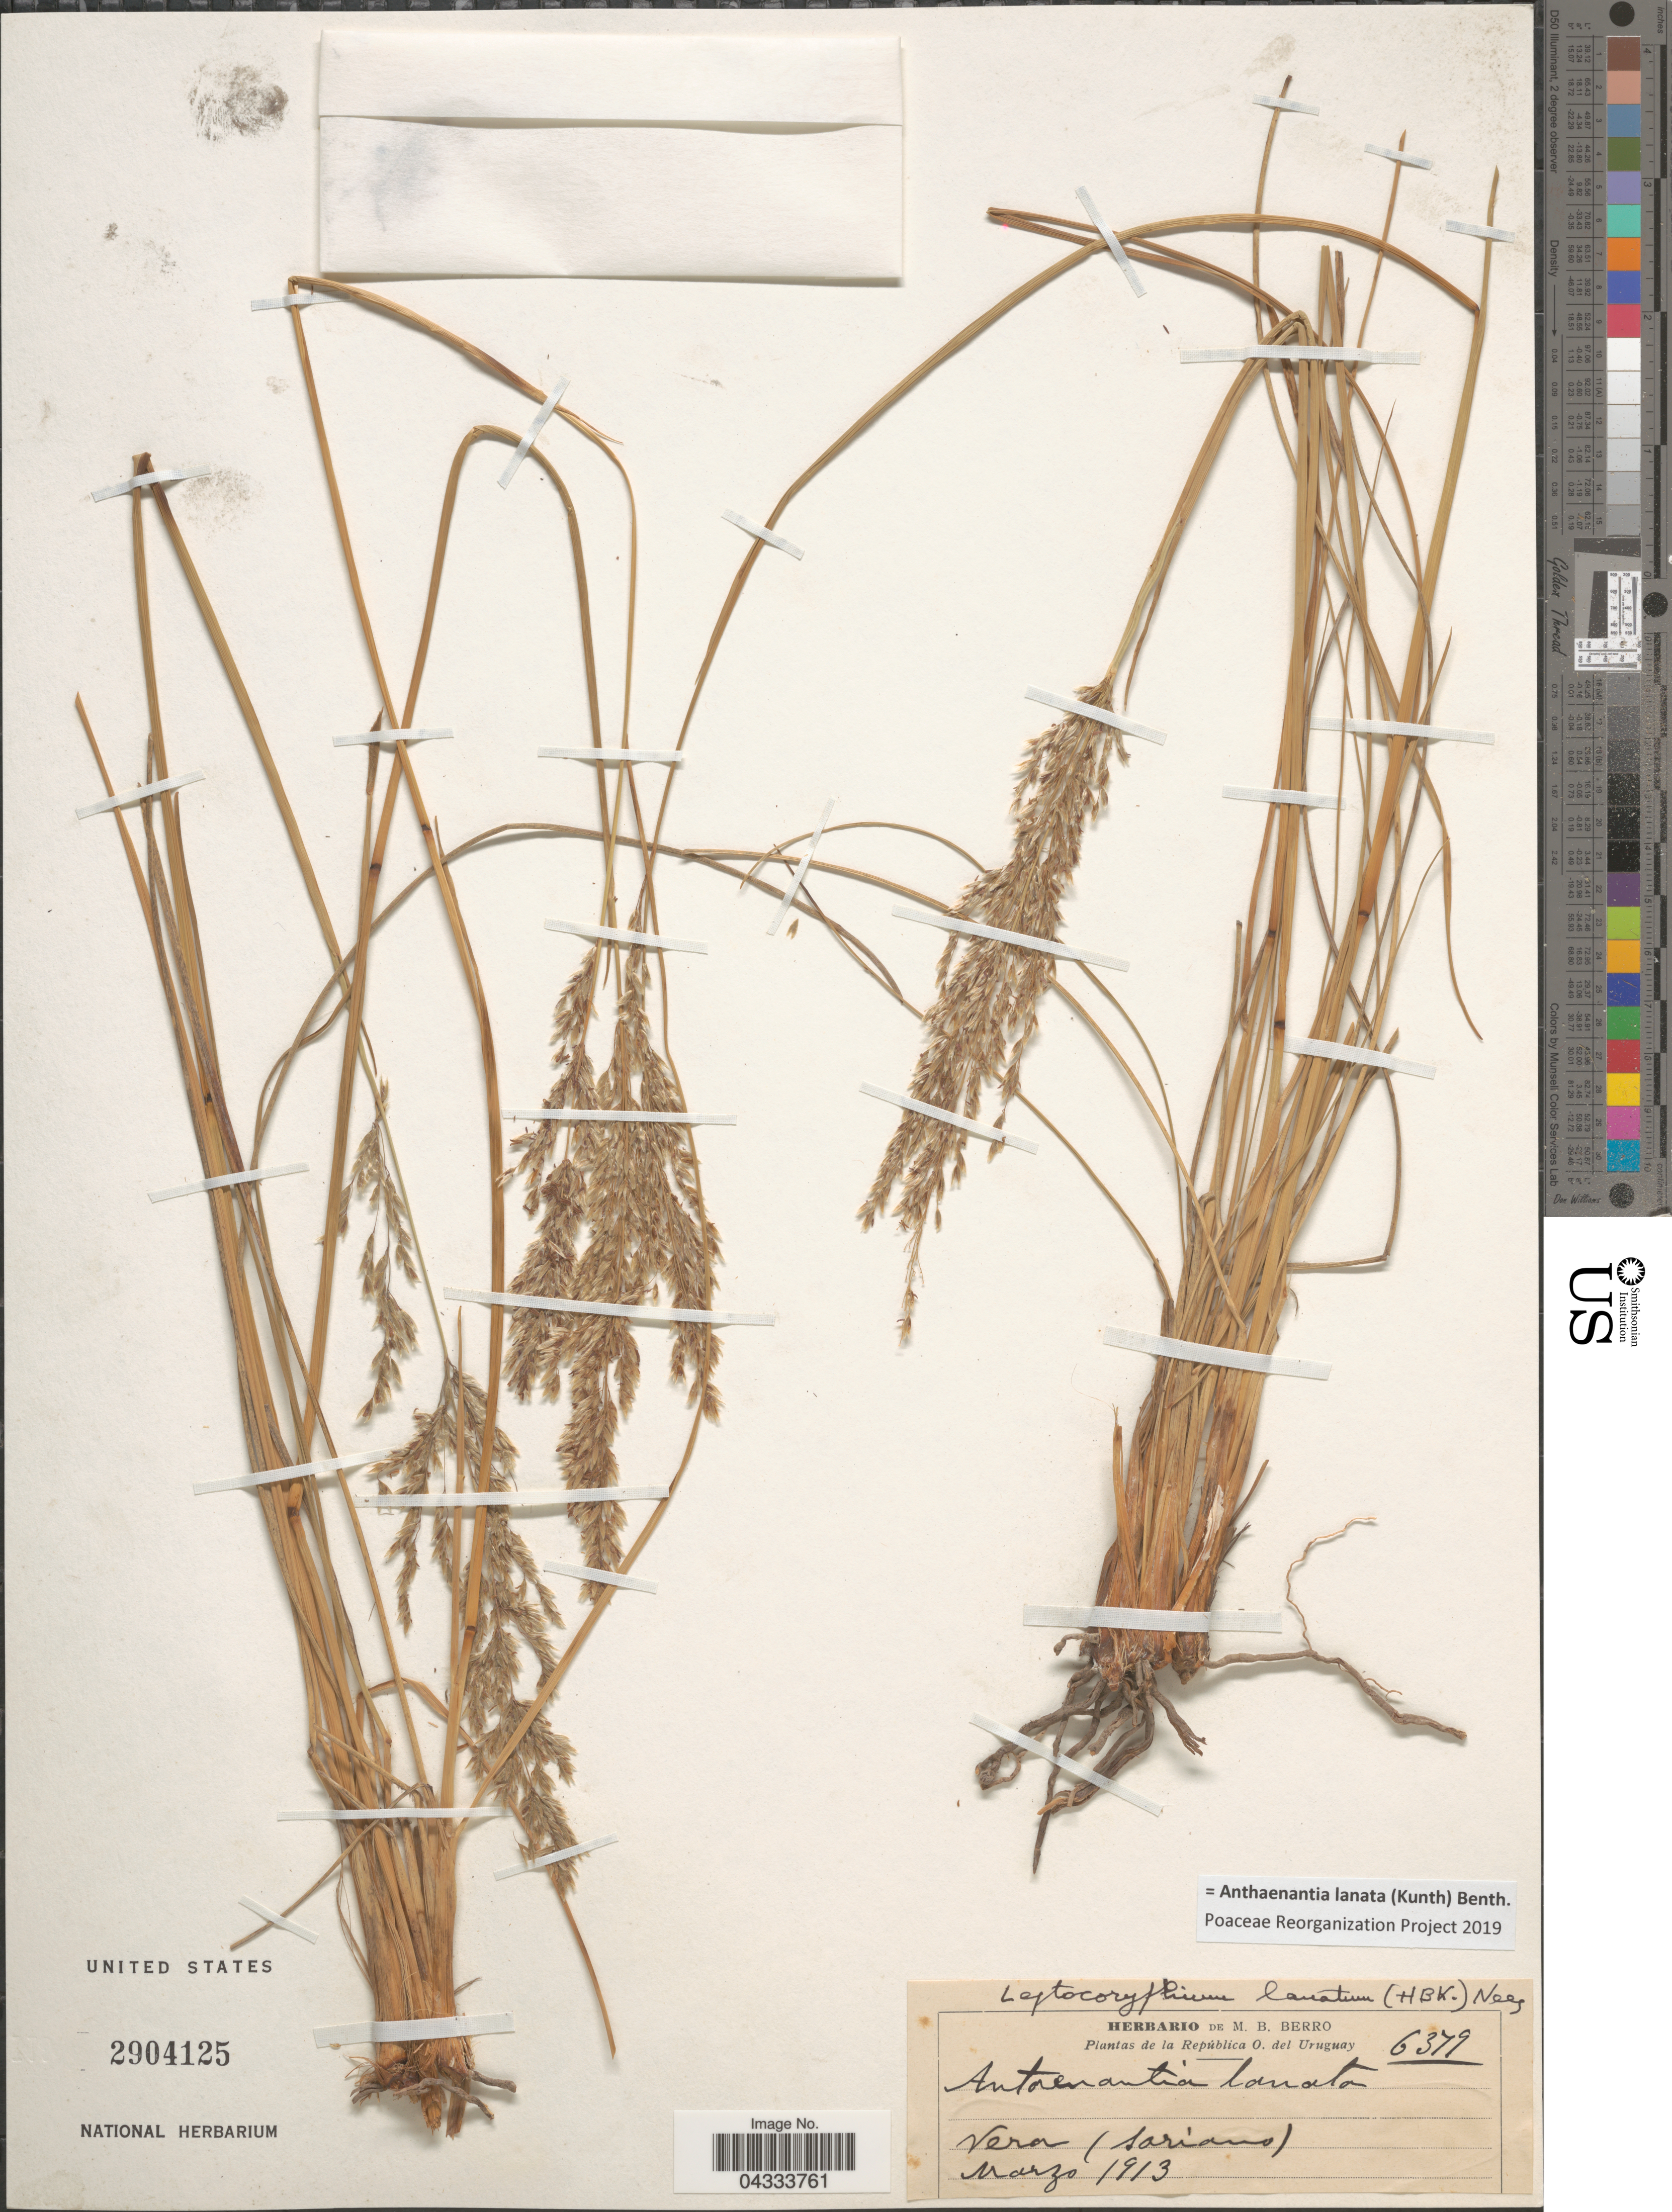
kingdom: Plantae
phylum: Tracheophyta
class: Liliopsida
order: Poales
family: Poaceae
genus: Anthaenantia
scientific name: Anthaenantia lanata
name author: (Kunth) Benth.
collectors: Ex herb. M. B. Berro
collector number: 6379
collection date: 1913-03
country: Uruguay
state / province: Soriano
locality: La República O. del Uruguay. Vera.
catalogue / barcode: US 2904125